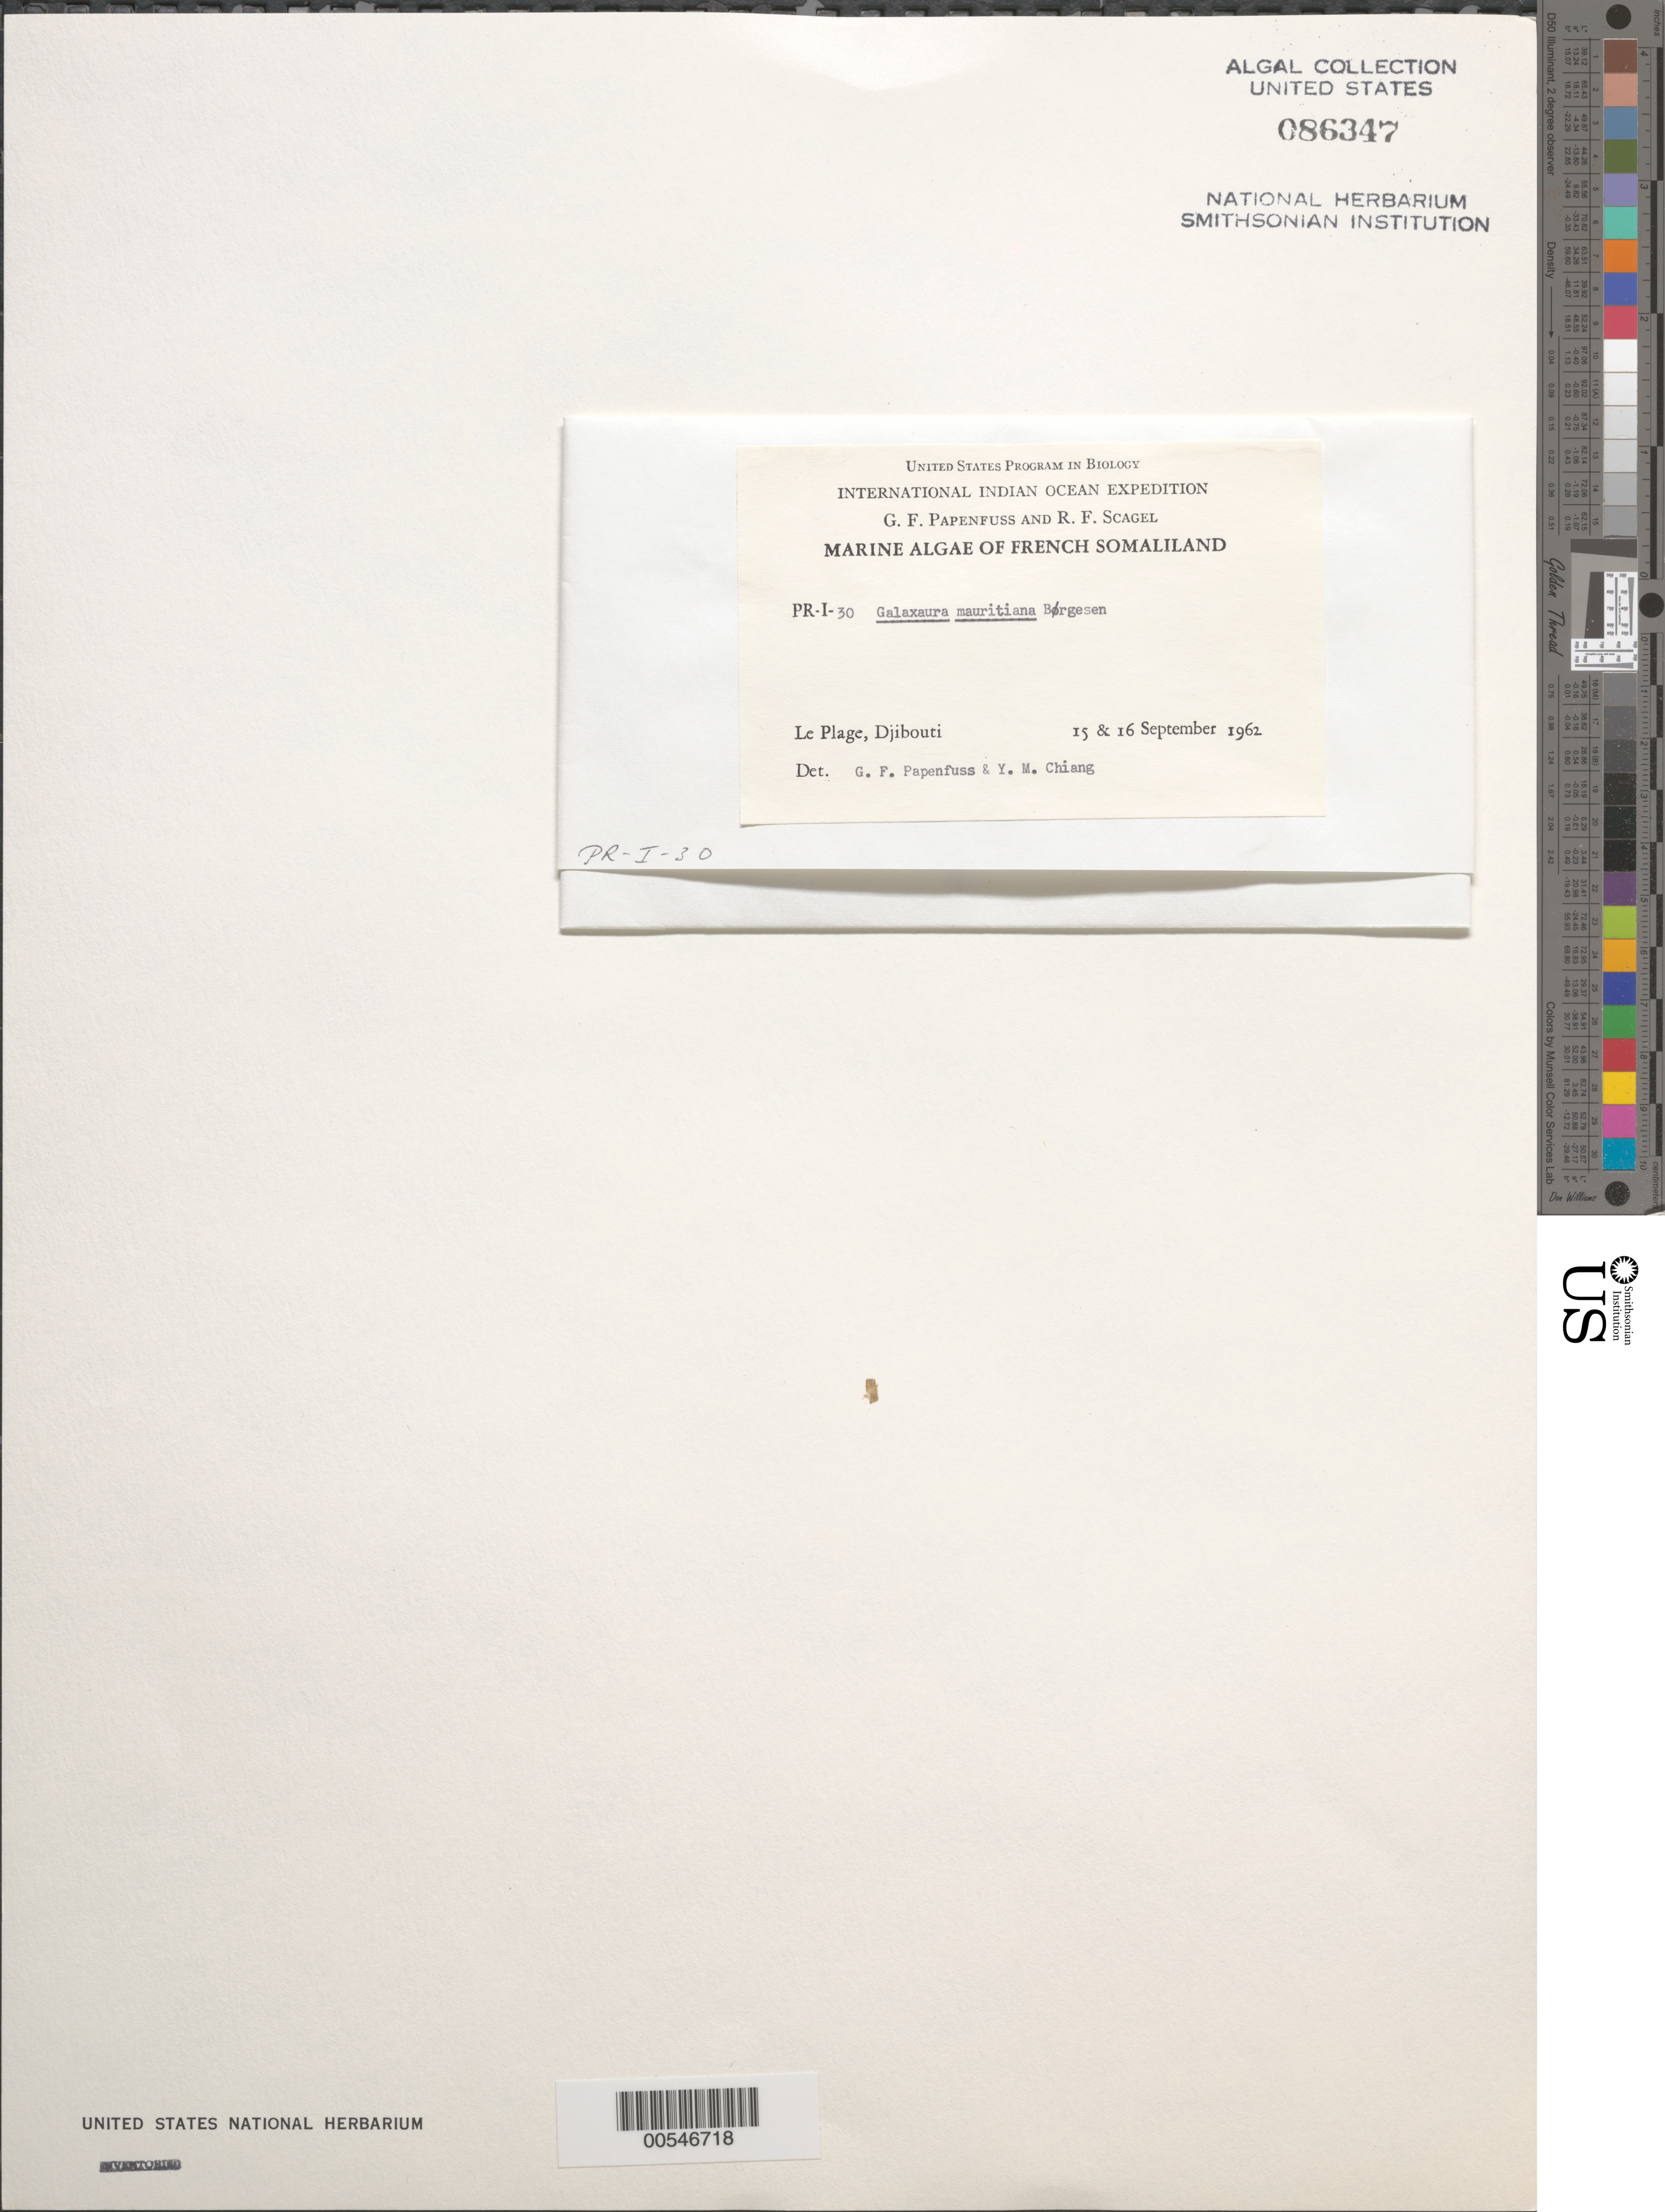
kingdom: Plantae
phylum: Rhodophyta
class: Florideophyceae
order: Nemaliales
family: Galaxauraceae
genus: Galaxaura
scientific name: Galaxaura rugosa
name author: (Ellis & Sol.) J.V.Lamouroux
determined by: Algae name updating Project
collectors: G. Papenfuss & R. F. Scagel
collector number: PR-I-30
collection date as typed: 15 Sep 1962 and 16 Sep 1962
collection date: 1962-09-15,1962-09-16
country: Djibouti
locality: Le Plage, Djibouti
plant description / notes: International Indian Ocean Expedition, 1962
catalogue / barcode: US 86347